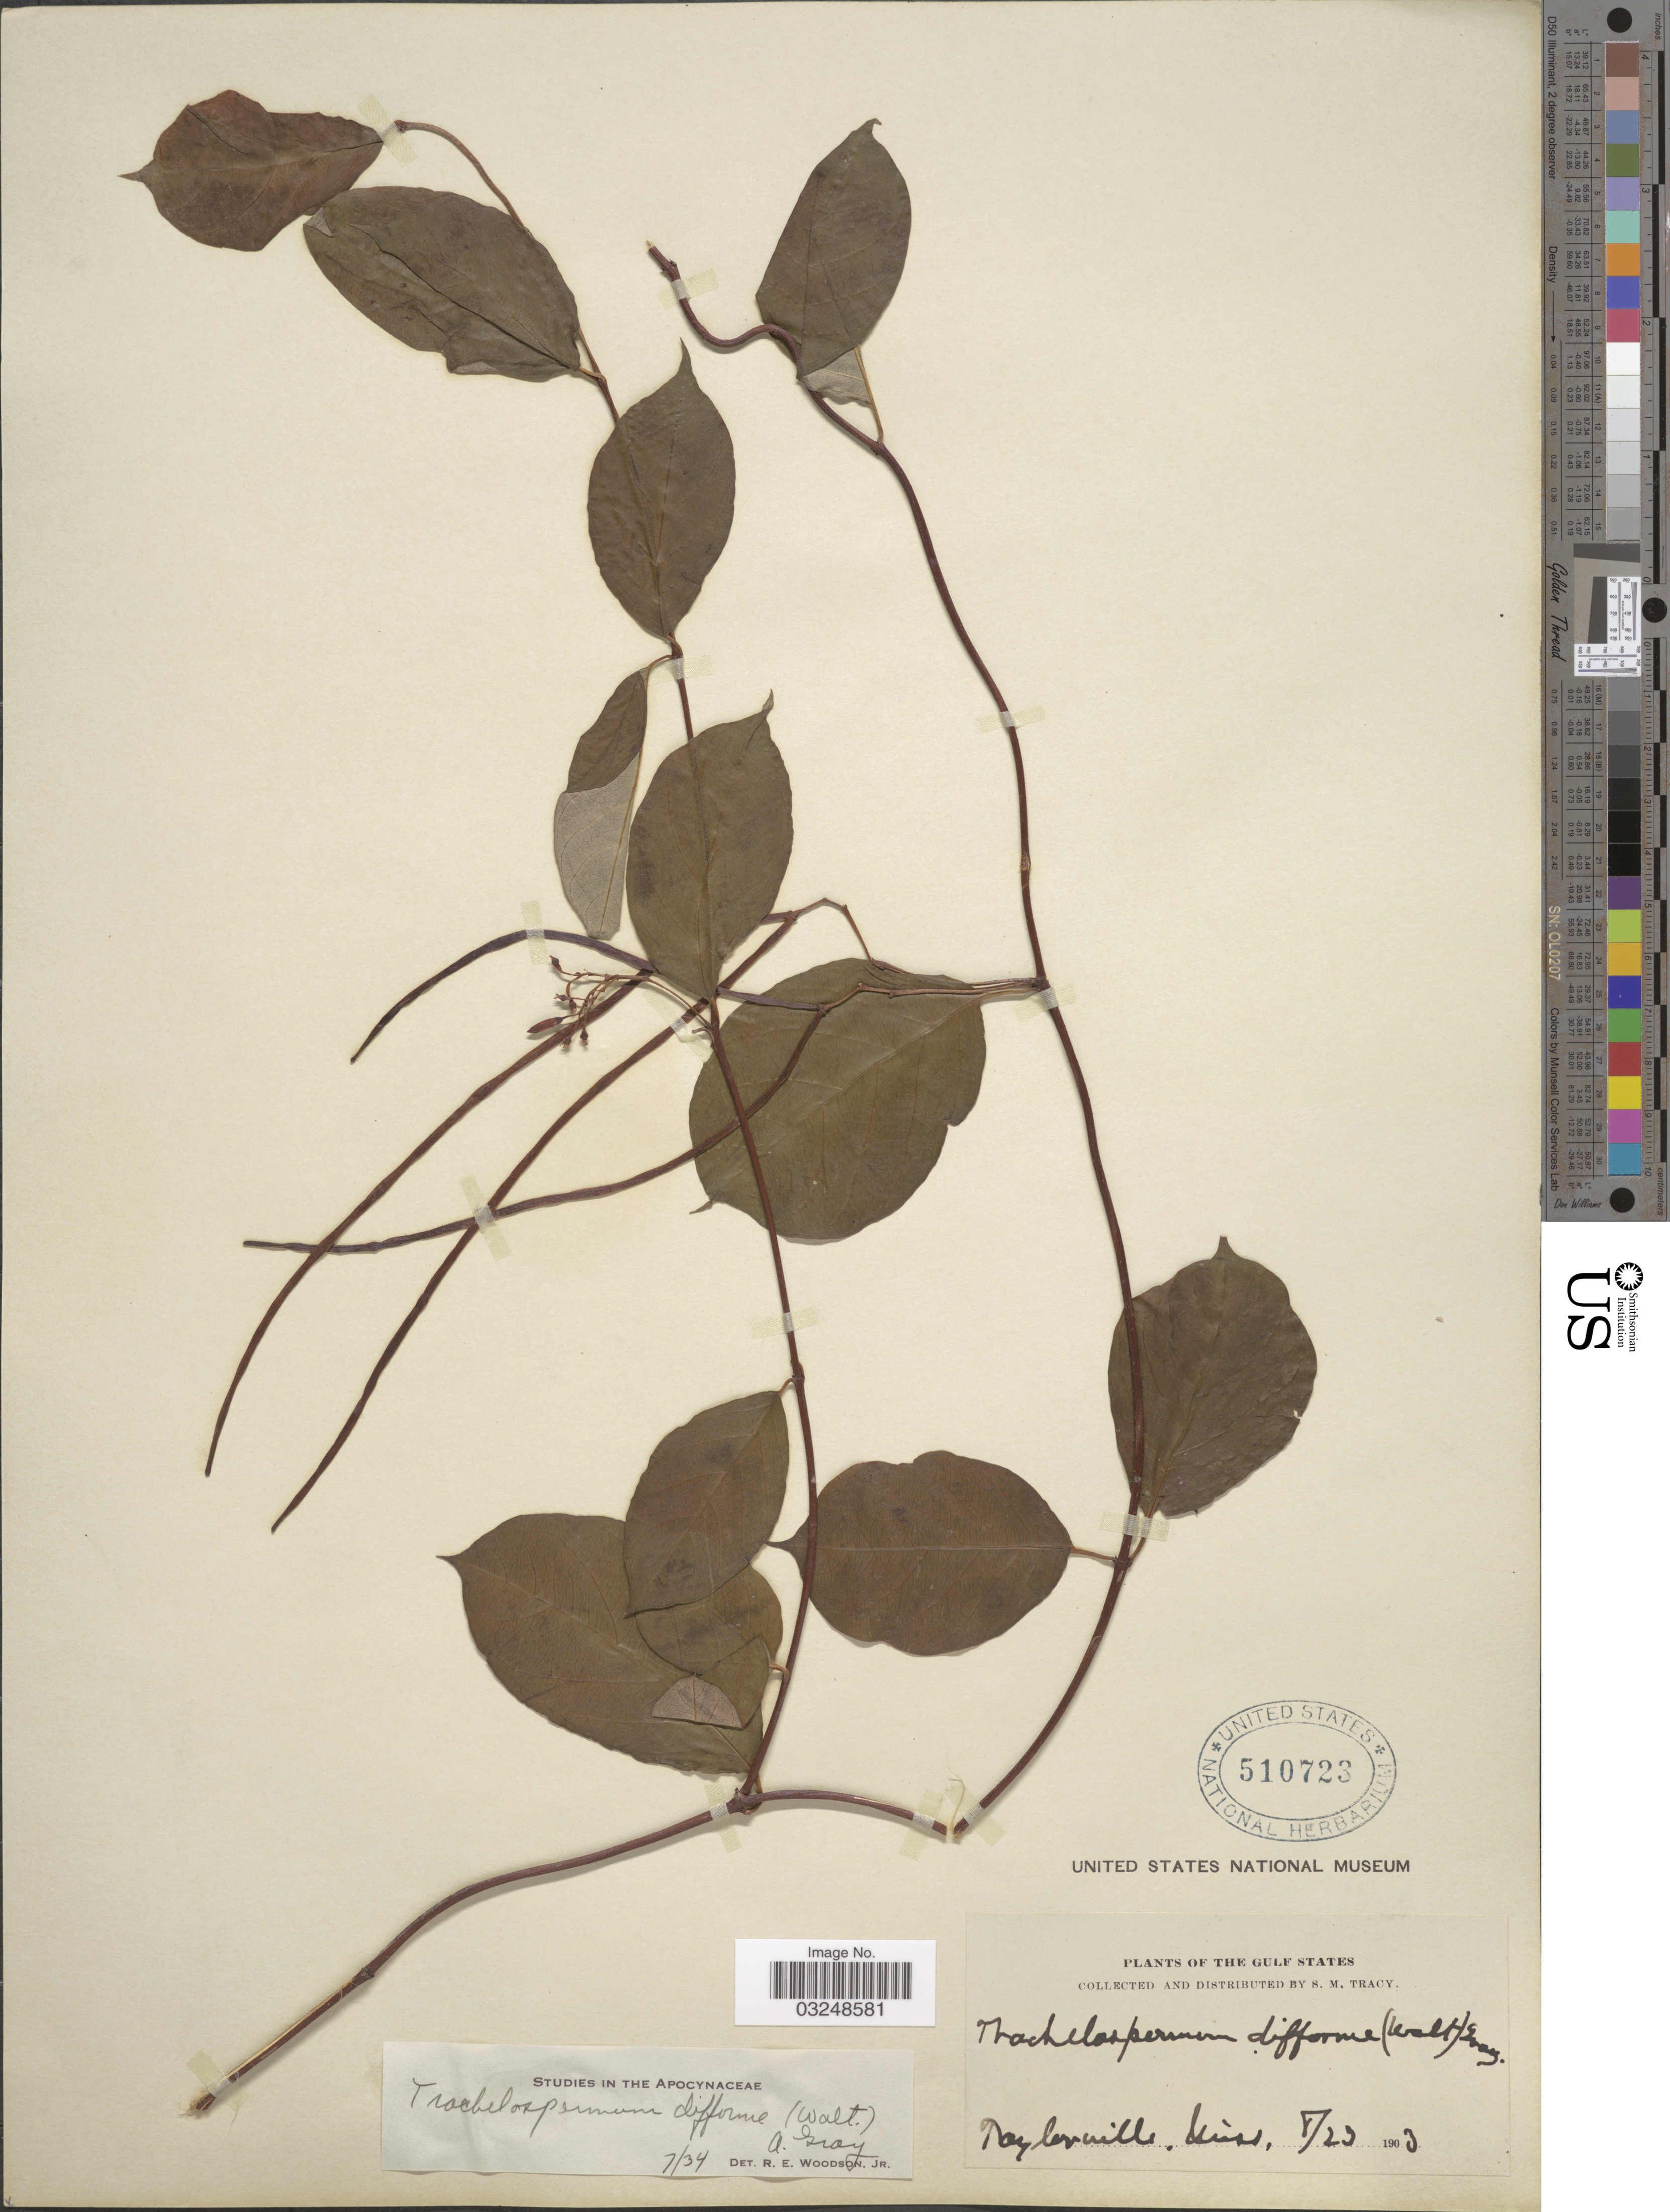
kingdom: Plantae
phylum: Tracheophyta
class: Magnoliopsida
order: Gentianales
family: Apocynaceae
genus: Trachelospermum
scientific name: Trachelospermum difforme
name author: (Walter) A. Gray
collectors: S. M. Tracy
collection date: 1903-08-23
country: United States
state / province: Mississippi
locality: The Gulf States, Taylorsville, Miss.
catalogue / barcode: US 510723